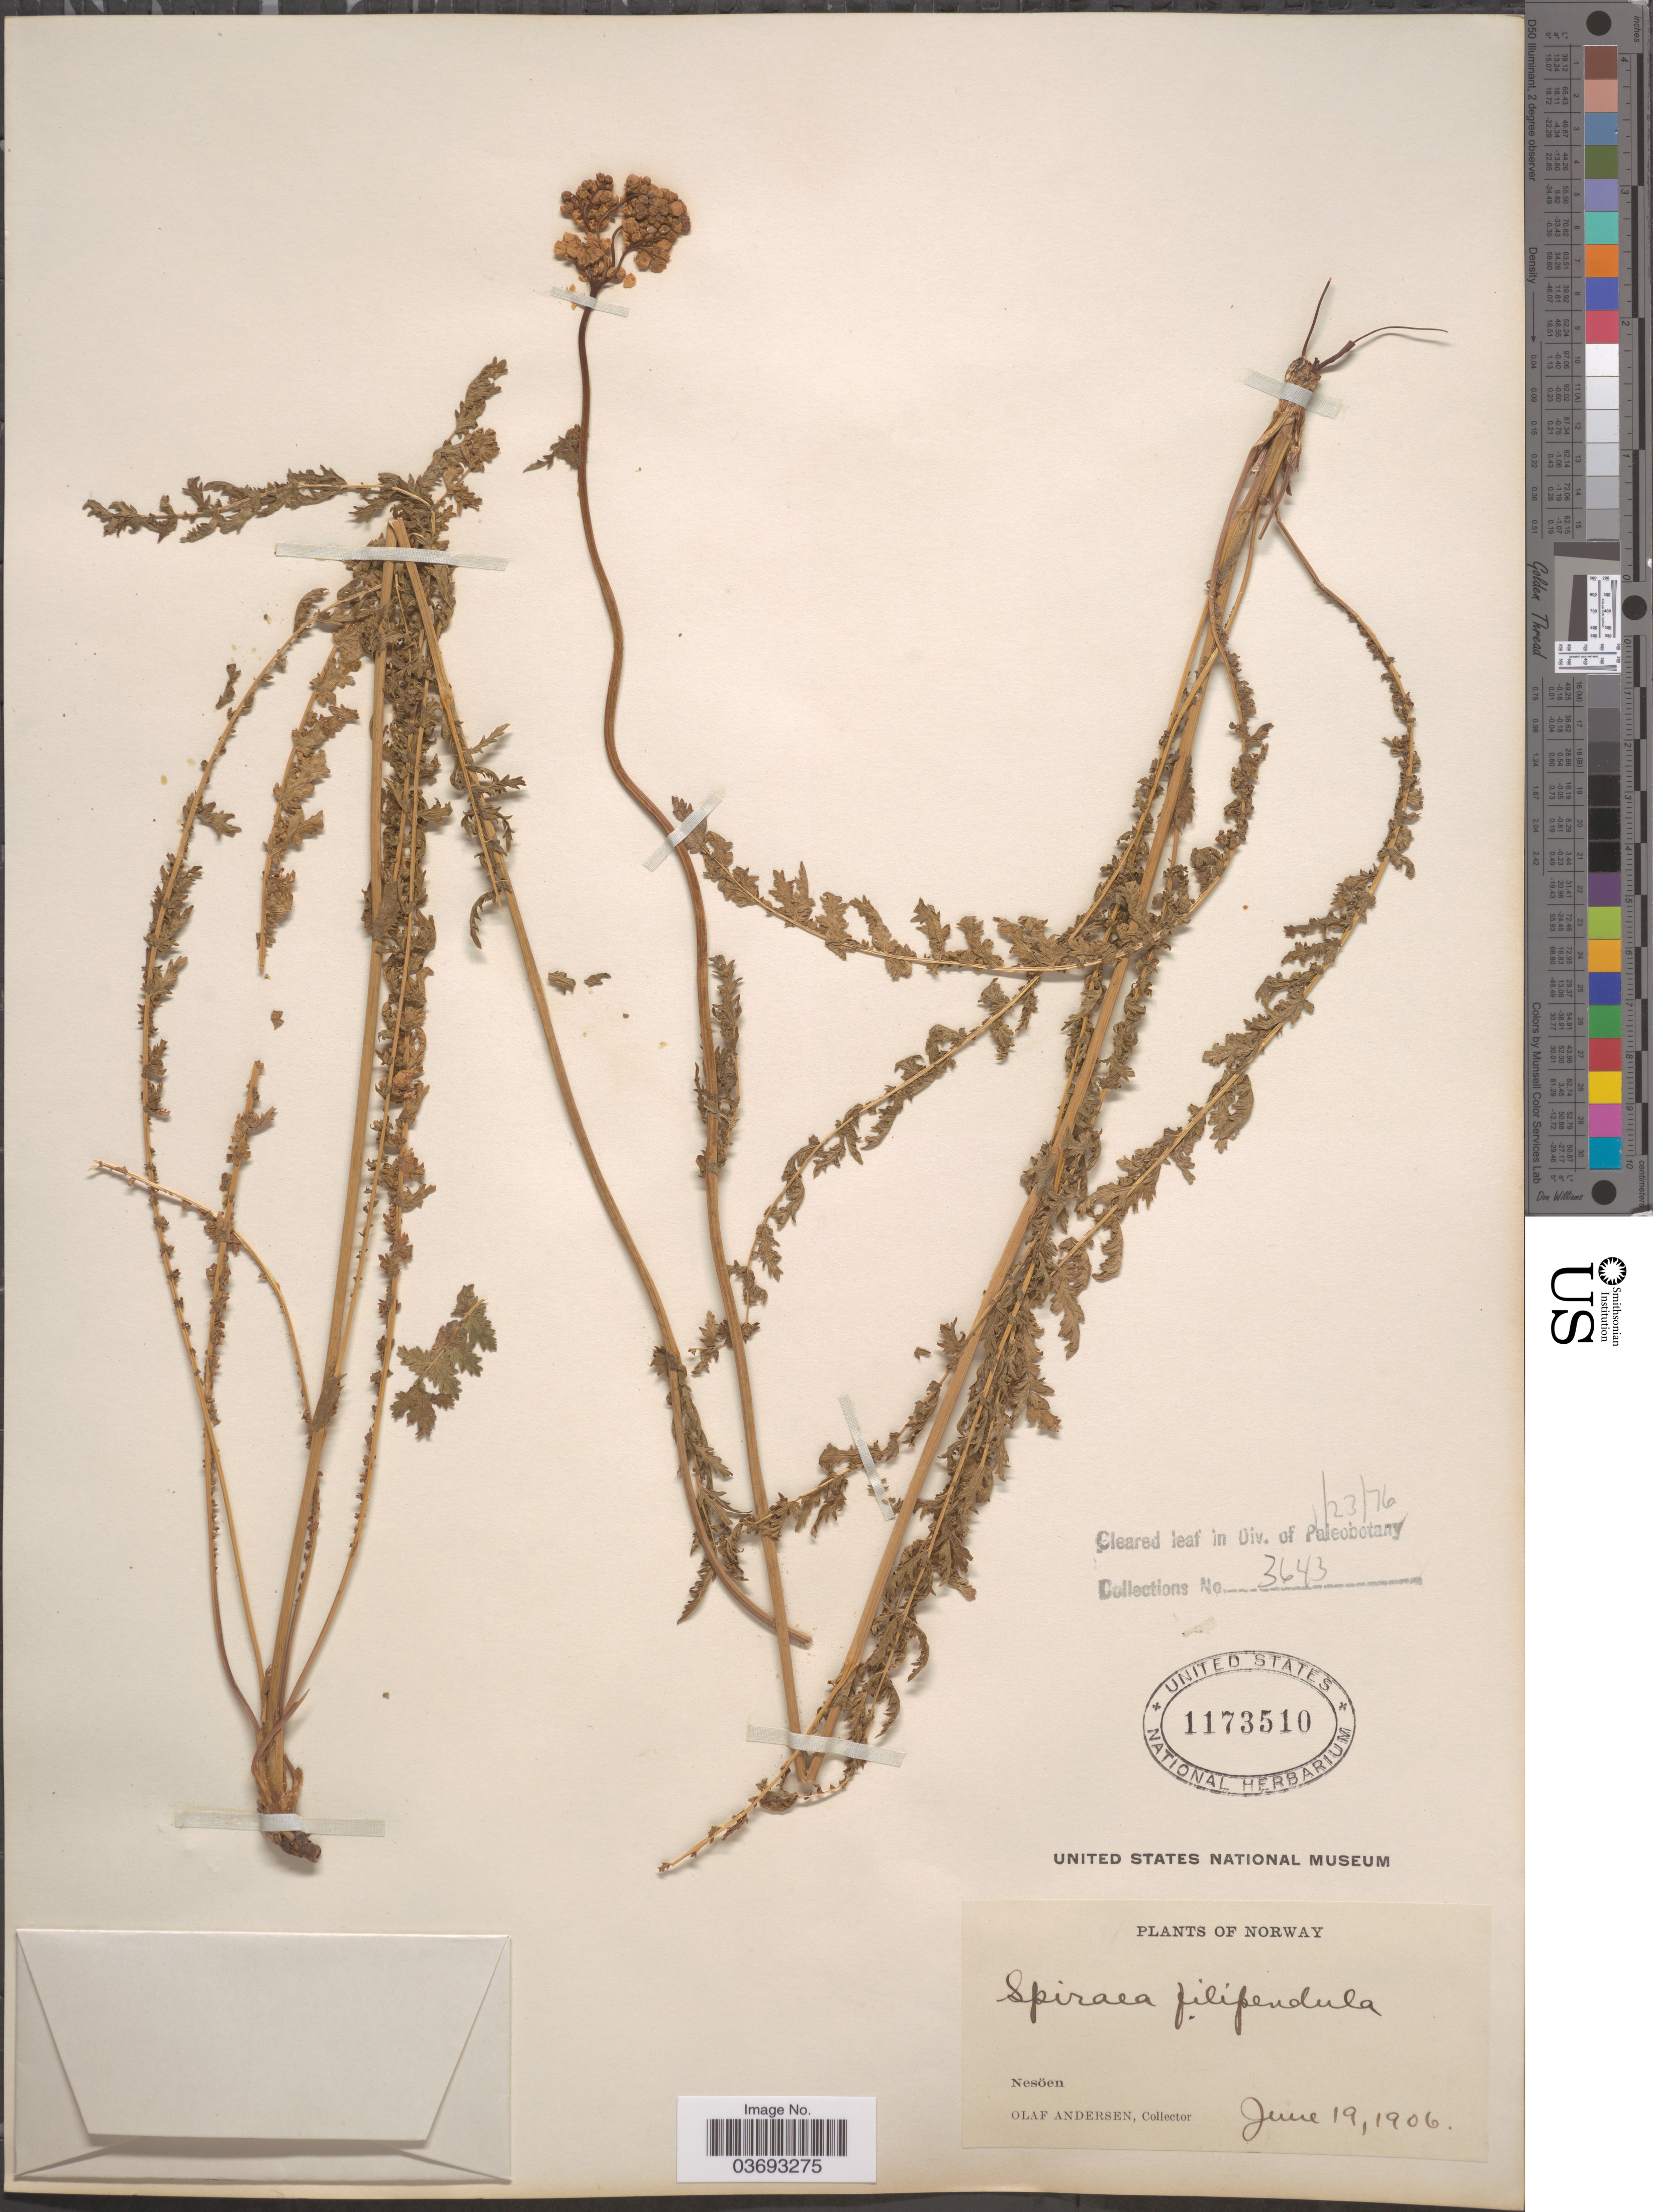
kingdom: Plantae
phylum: Tracheophyta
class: Magnoliopsida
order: Rosales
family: Rosaceae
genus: Spiraea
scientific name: Spiraea filipendula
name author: L.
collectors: O. Andersen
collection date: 1906-06-19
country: Norway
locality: Nesöen.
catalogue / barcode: US 1173510